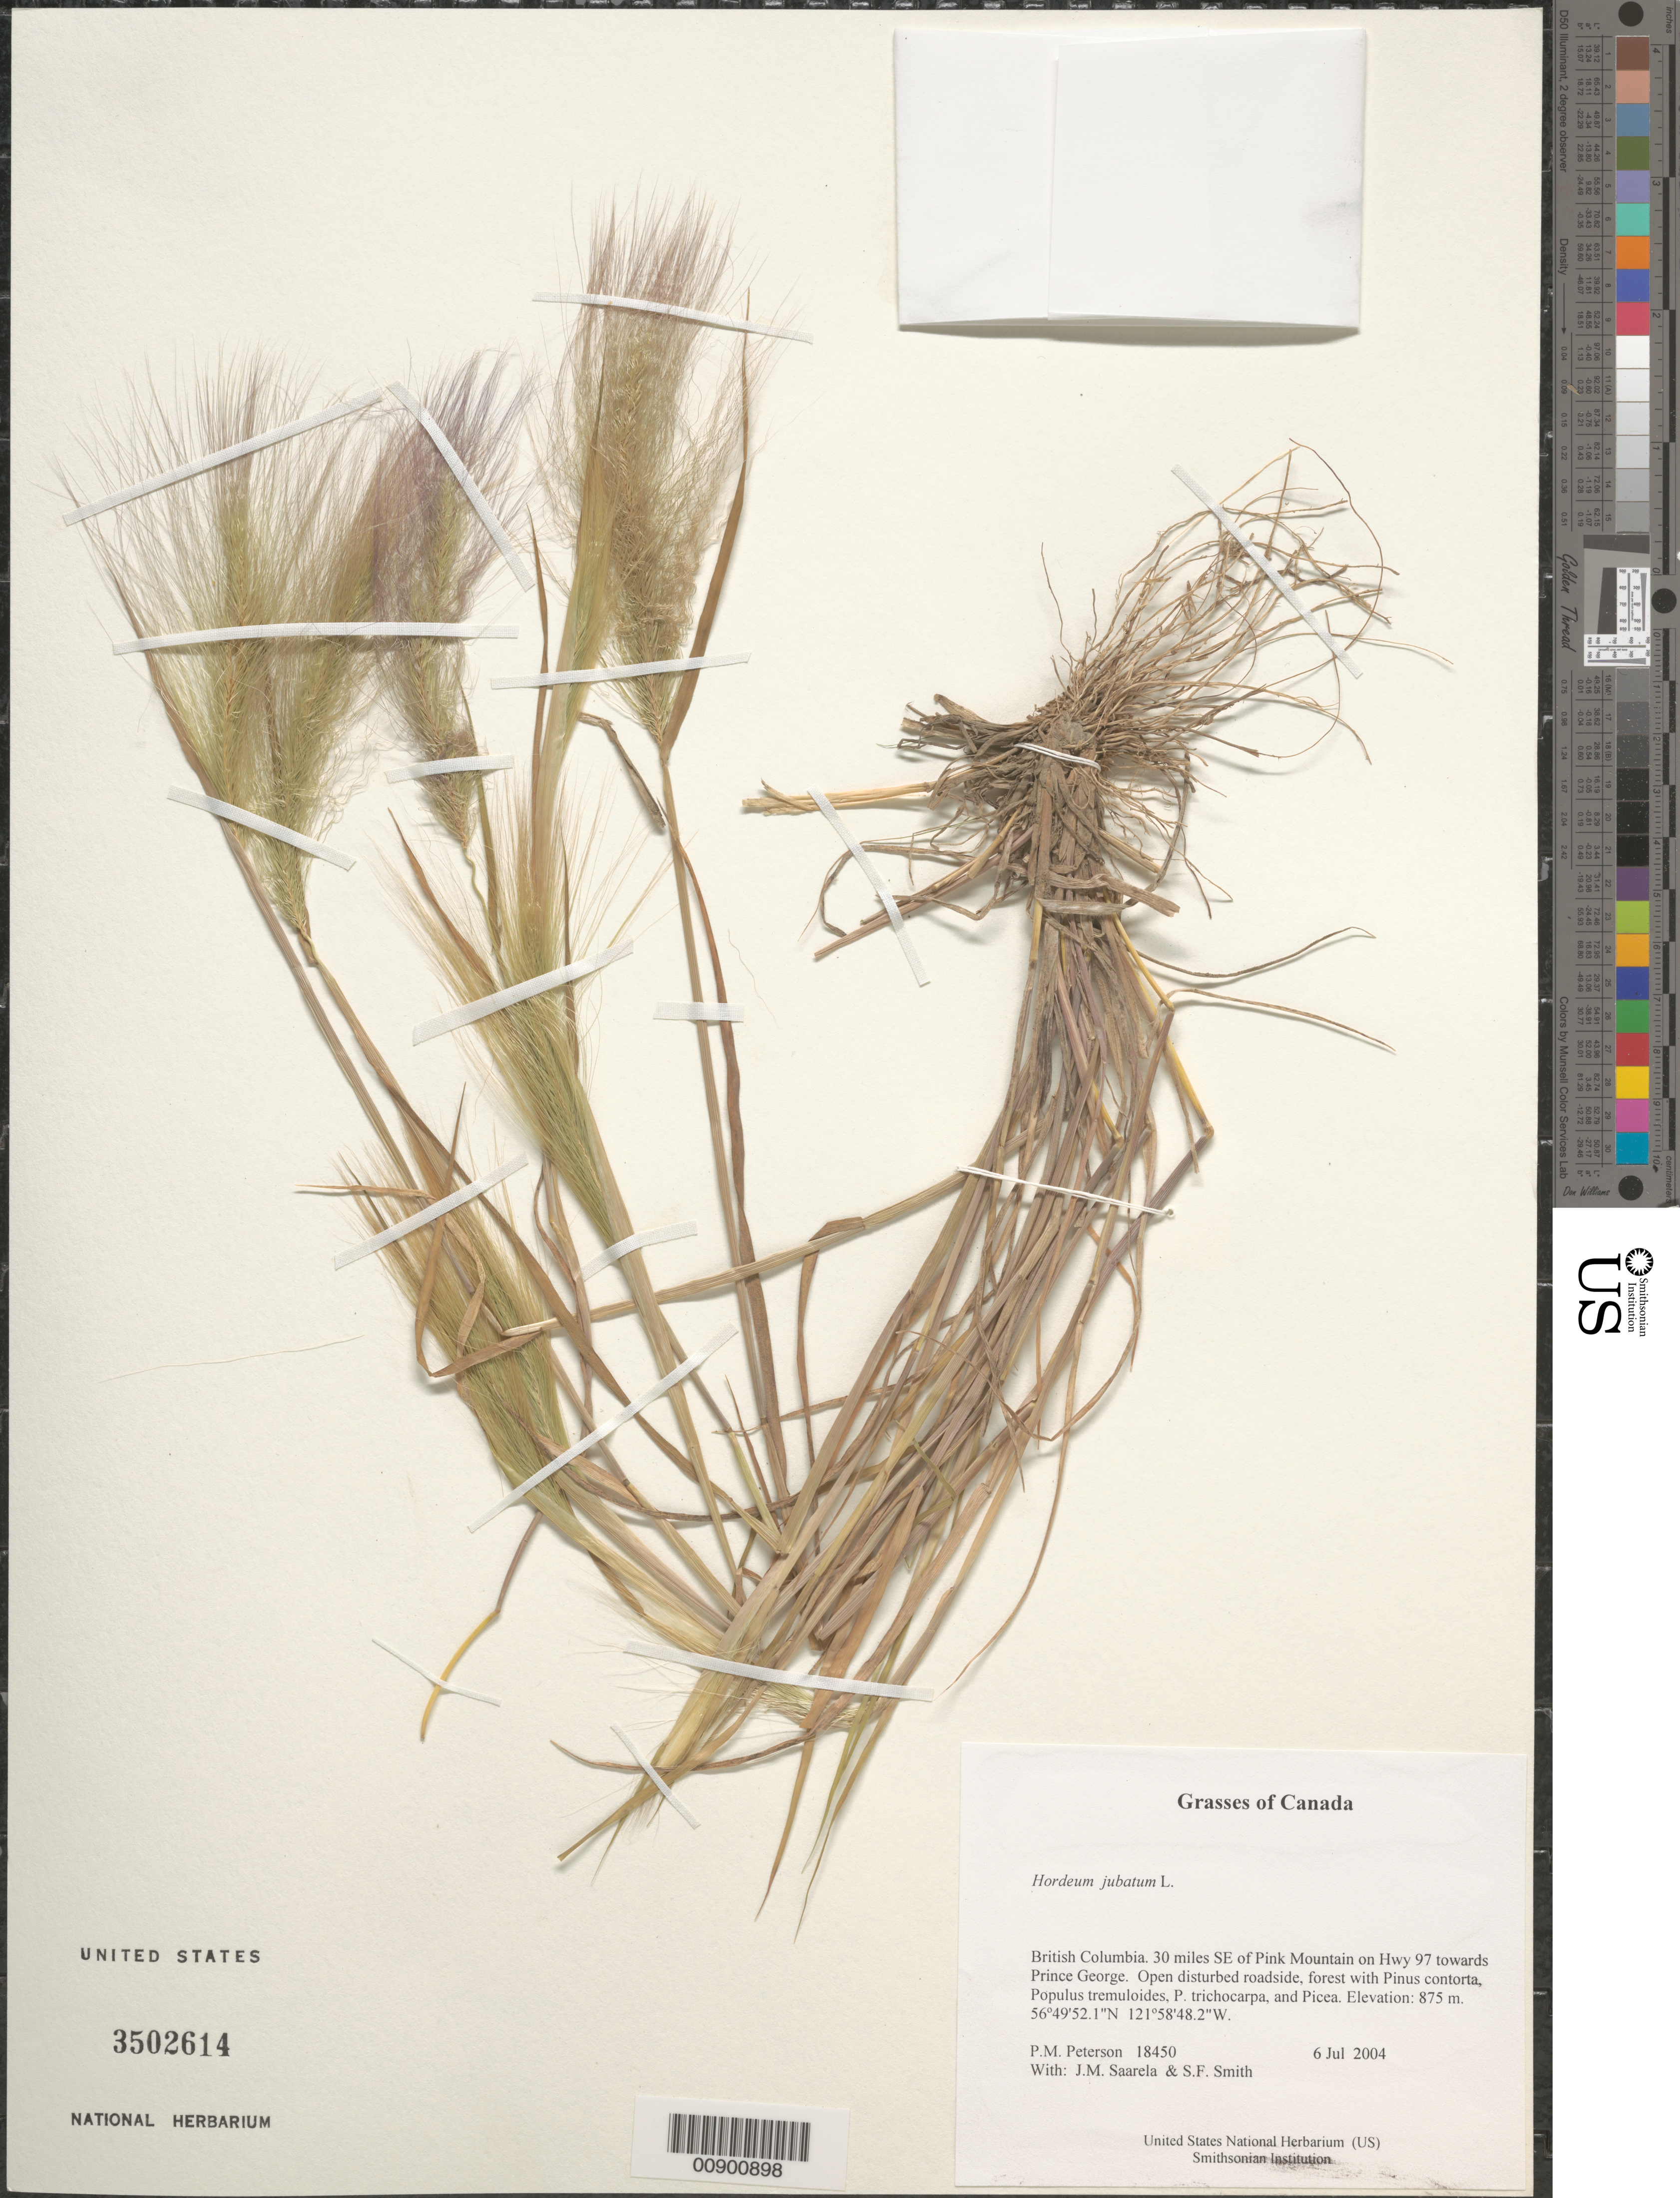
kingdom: Plantae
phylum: Tracheophyta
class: Liliopsida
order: Poales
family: Poaceae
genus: Hordeum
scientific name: Hordeum jubatum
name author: L.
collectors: P. M. Peterson, J. Saarela & S.F. Smith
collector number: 18450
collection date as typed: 06 Jul 2004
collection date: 2004-07-06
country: Canada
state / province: British Columbia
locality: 30 miles SE of Pink Mountain on Hwy 97 towards Prince George. Open disturbed roadside, forest with Pinus contorta, Populus tremuloides, P. trichocarpa, and Picea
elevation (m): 875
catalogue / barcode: US 3502614